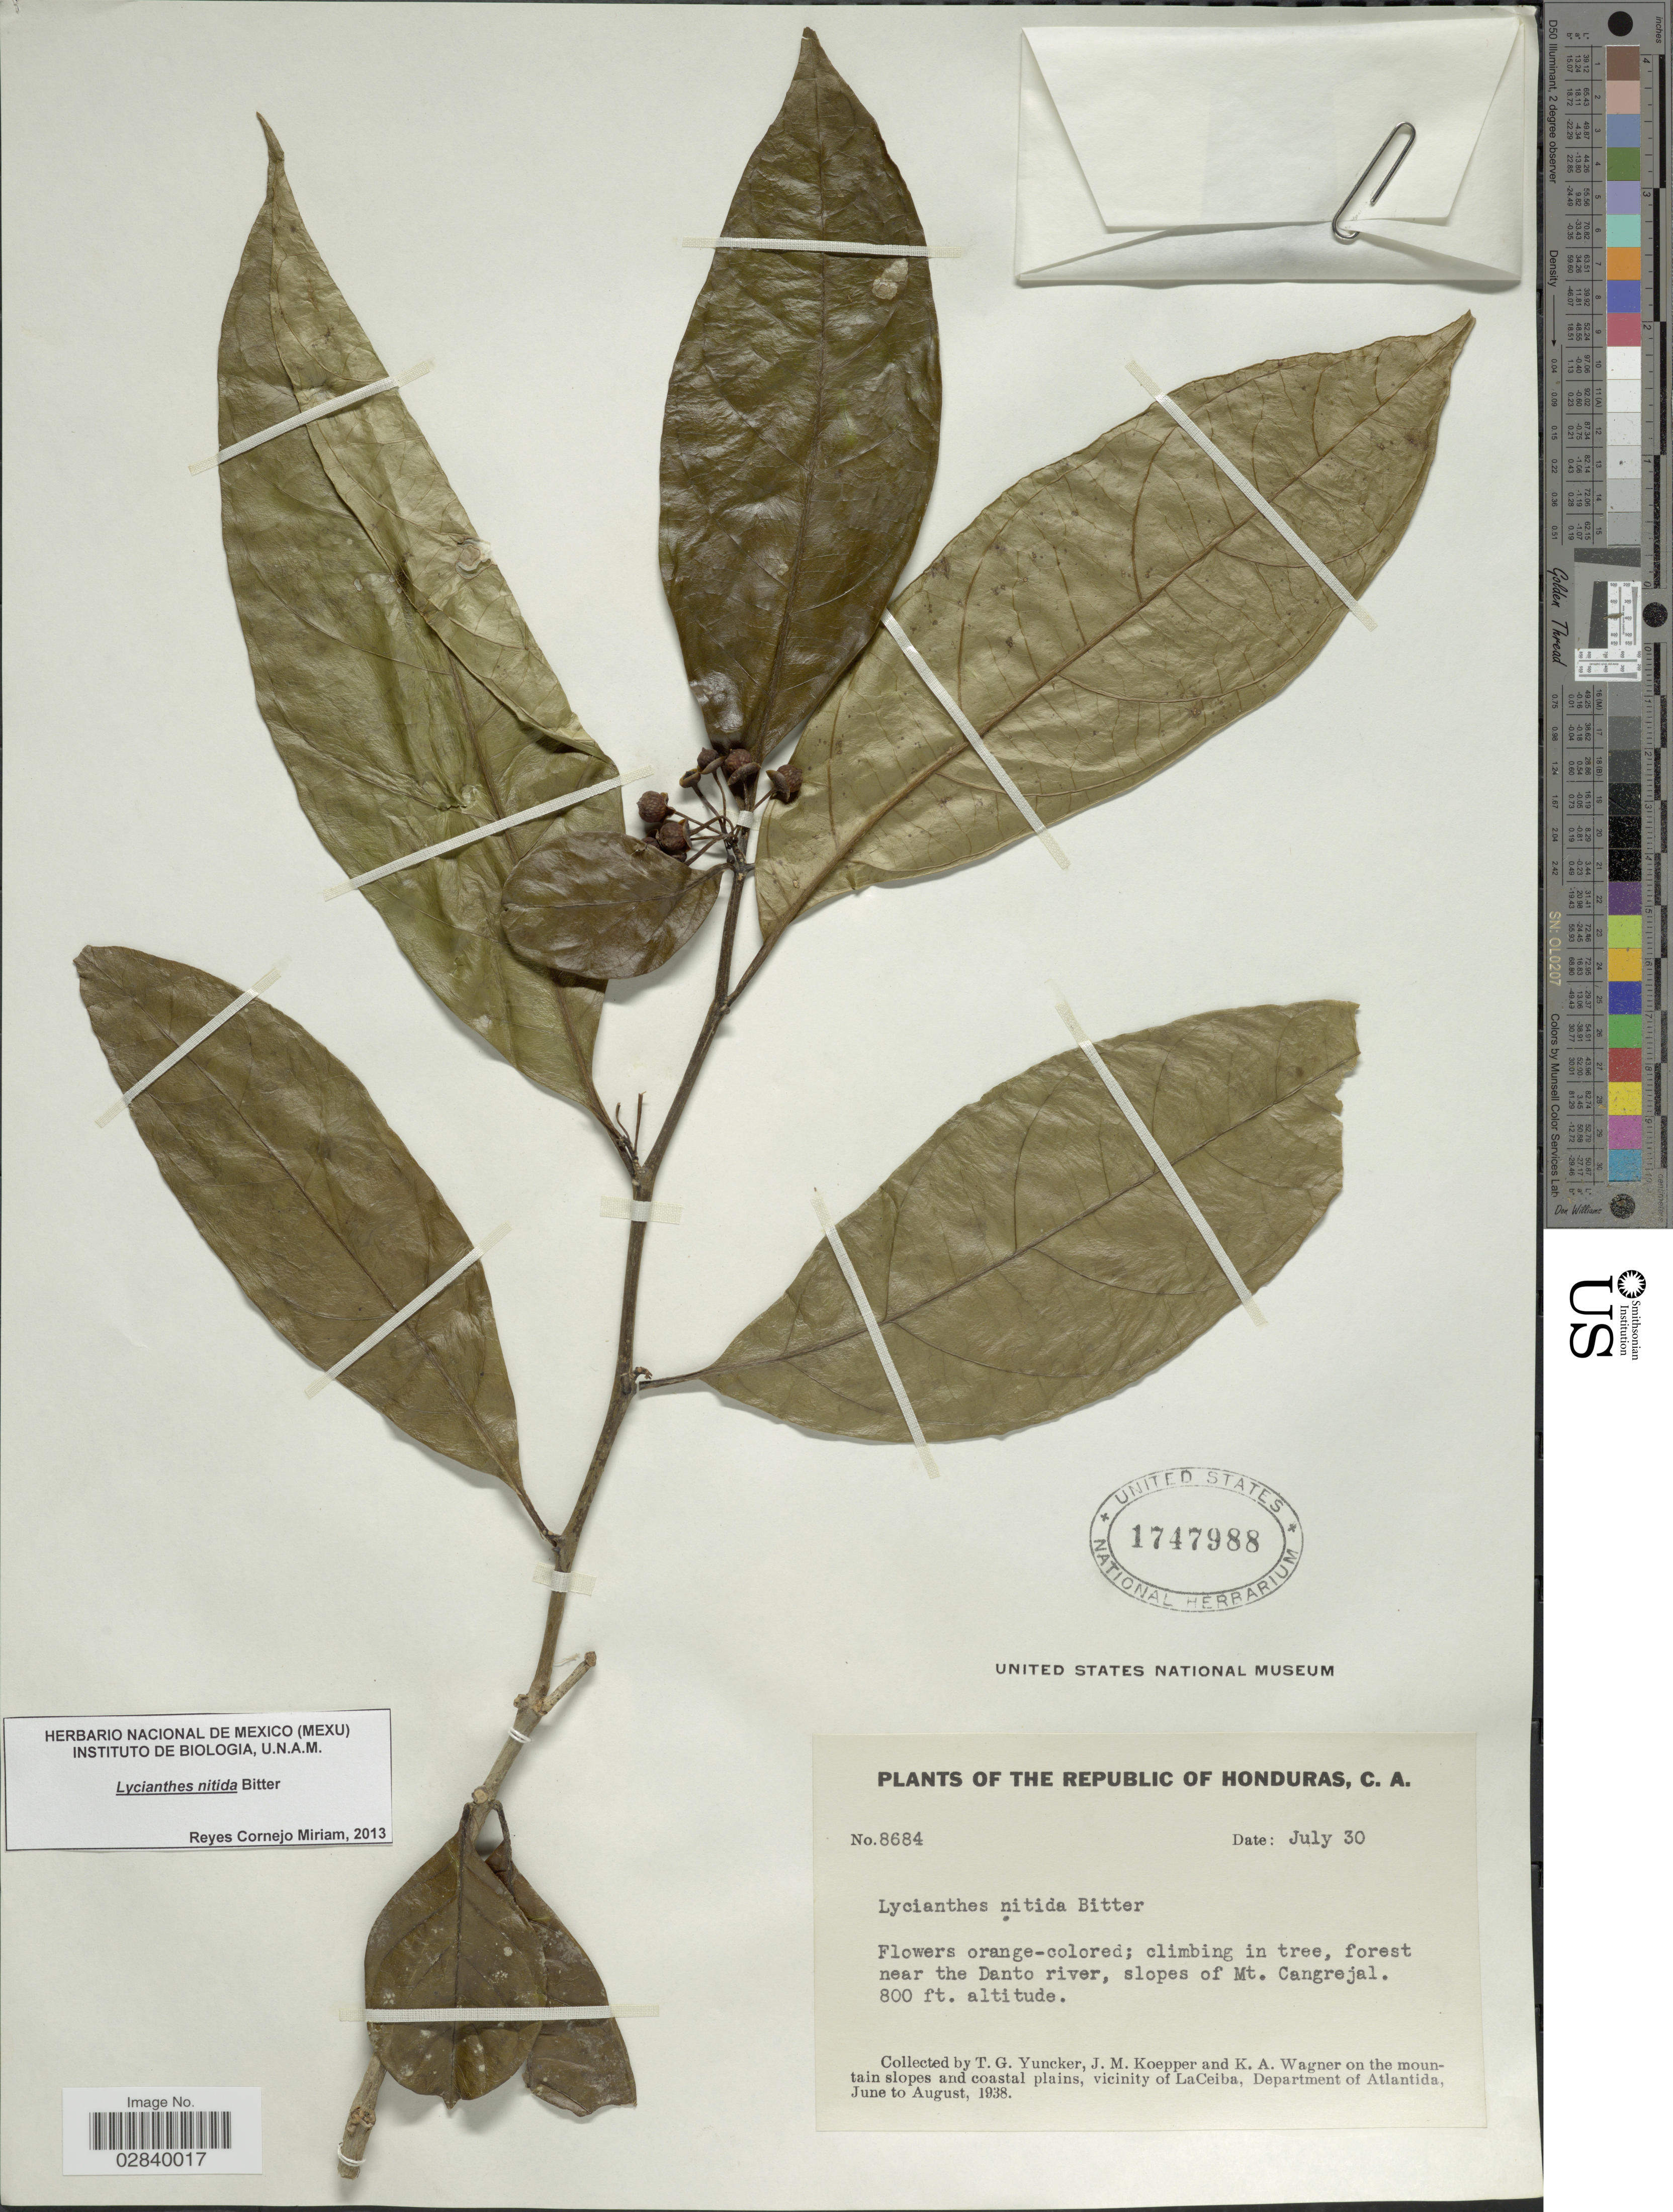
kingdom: Plantae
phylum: Tracheophyta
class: Magnoliopsida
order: Solanales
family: Solanaceae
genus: Lycianthes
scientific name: Lycianthes nitida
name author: Bitter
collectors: T. G. Yuncker, J. M. Koepper & K. A. Wagner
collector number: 8684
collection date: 1938-07-30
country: Honduras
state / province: Atlántida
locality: Forest near the Danto river, slopes of Mt. Cangrejal. On the mountain slopes and coastal plains, vicinity of LaCeiba, Department of Atlantida.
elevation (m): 244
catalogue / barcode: US 1747988